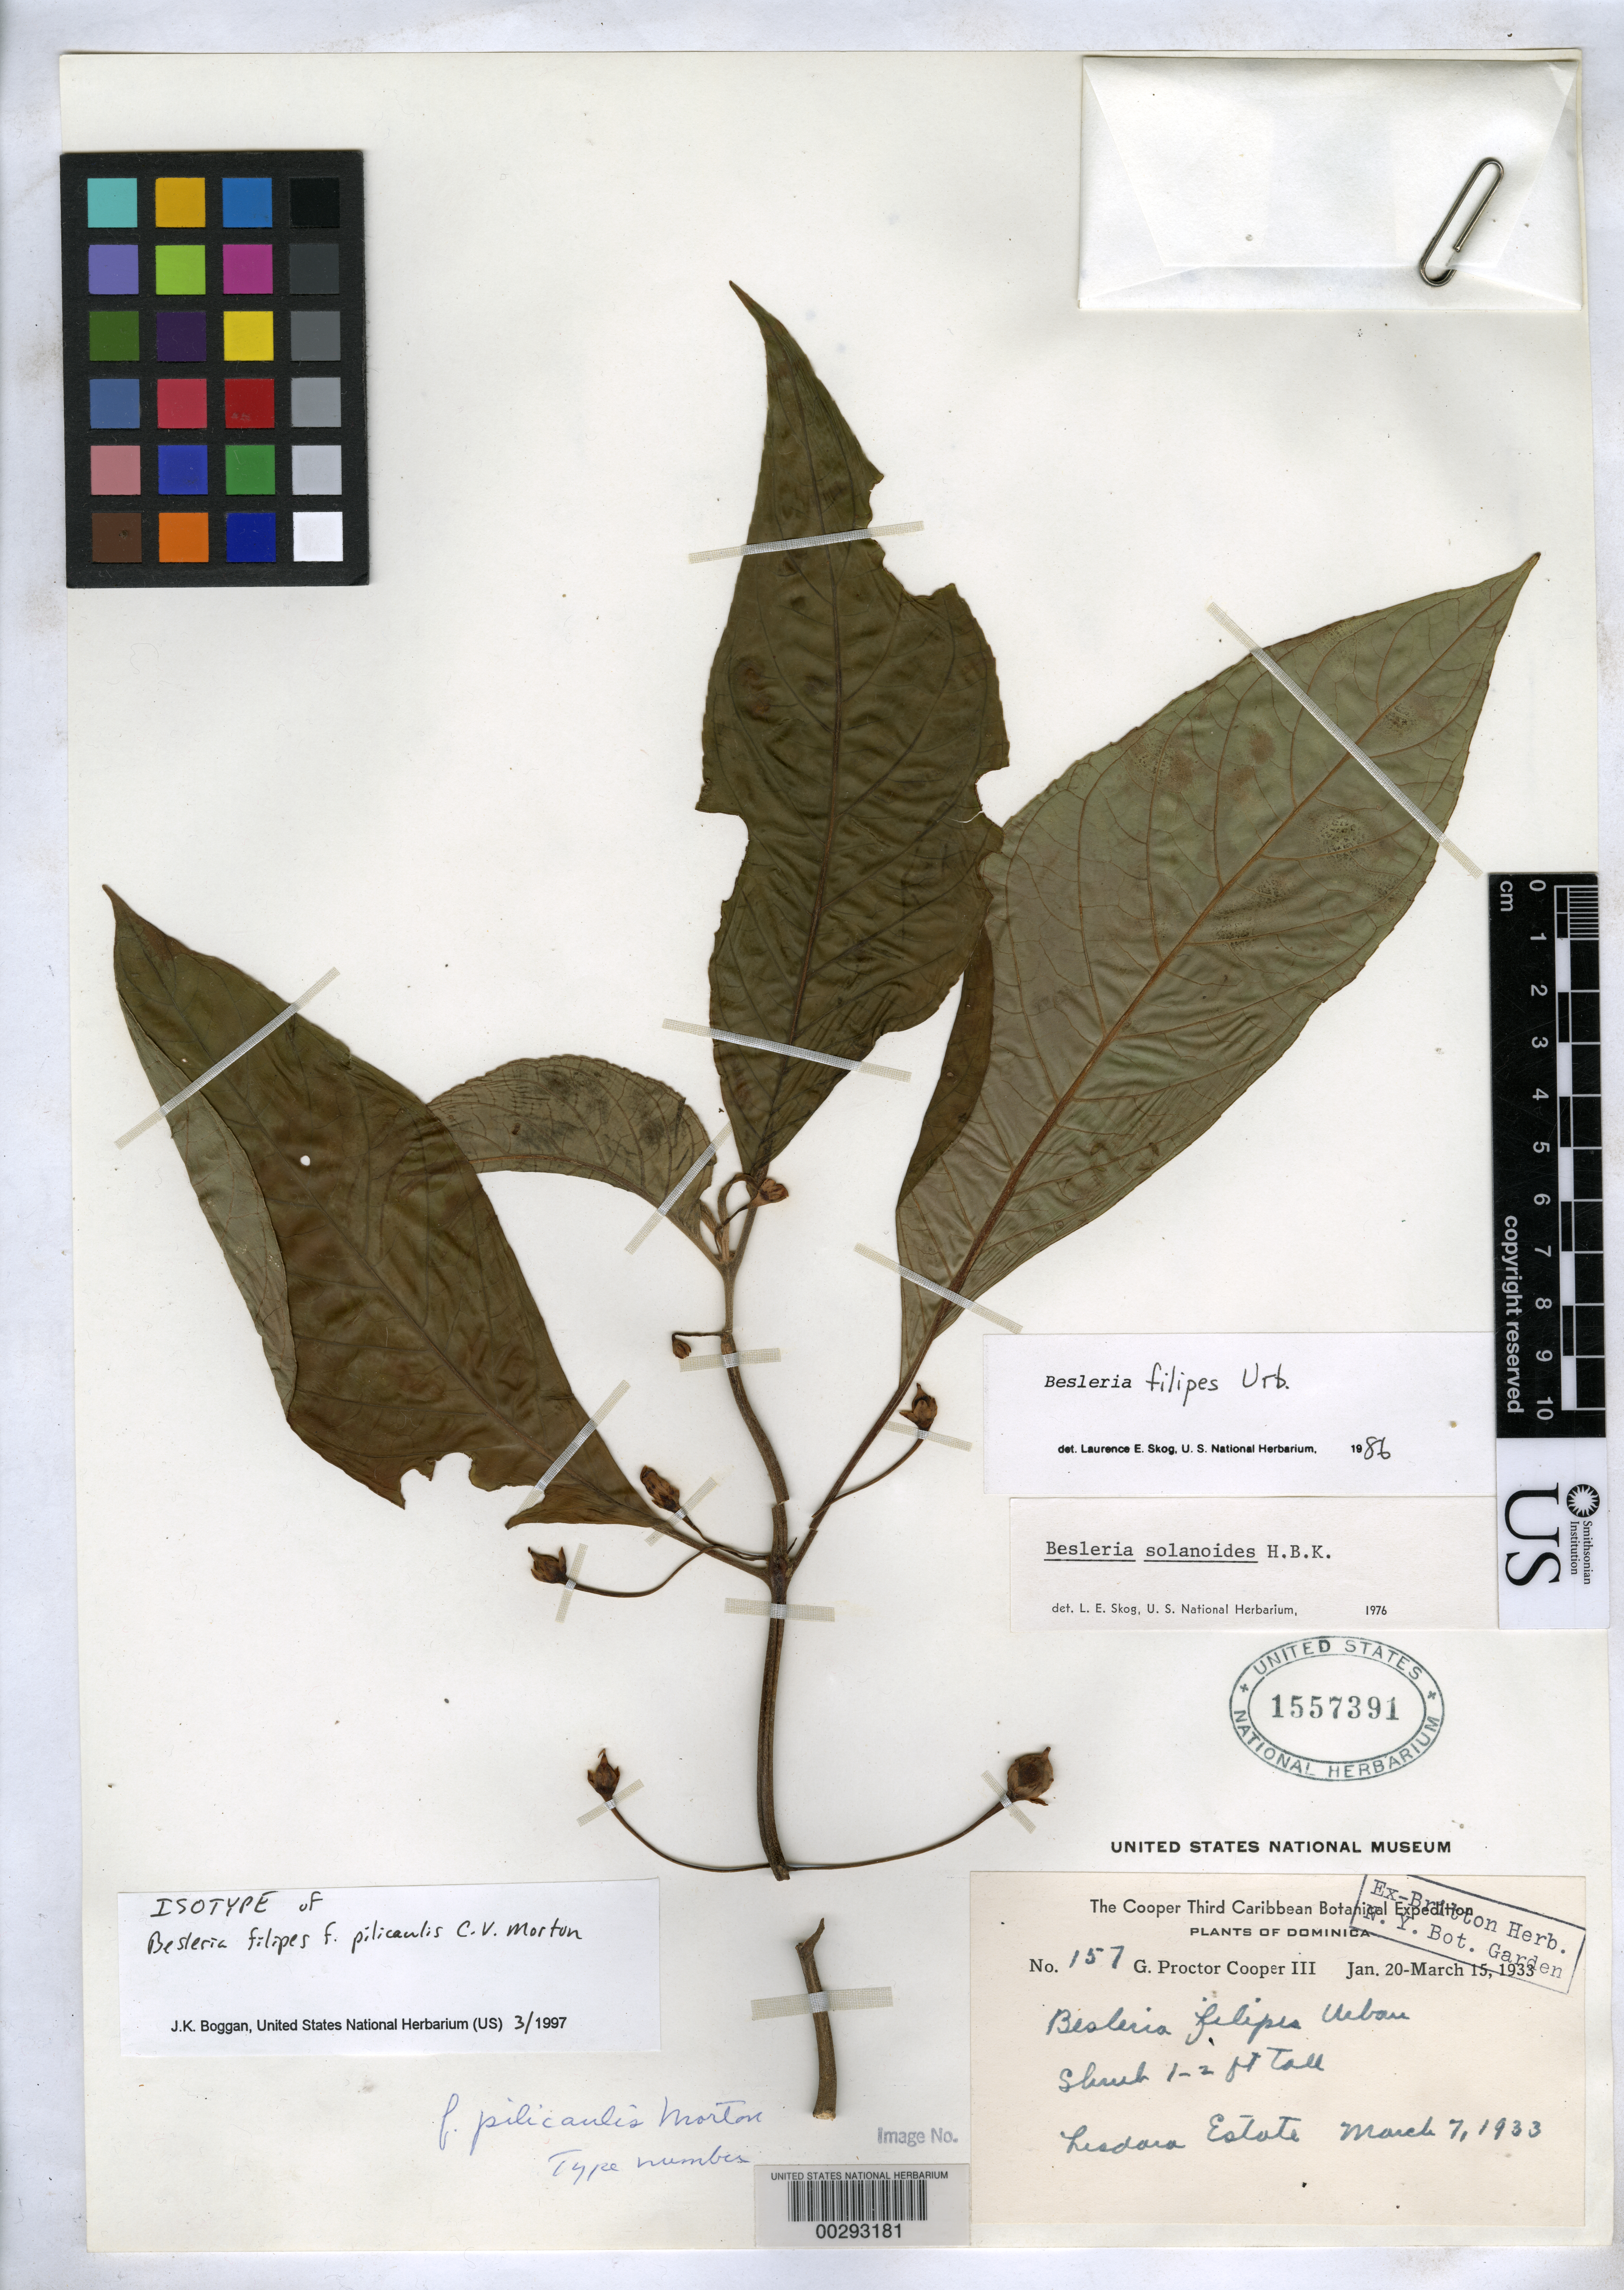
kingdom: Plantae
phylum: Tracheophyta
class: Magnoliopsida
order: Lamiales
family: Gesneriaceae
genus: Besleria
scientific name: Besleria filipes f. pilicaulis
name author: C.V. Morton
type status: Isotype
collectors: G. Cooper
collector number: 157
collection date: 1933-03-07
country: Dominica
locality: Lisdara Estate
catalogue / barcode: US 1557391